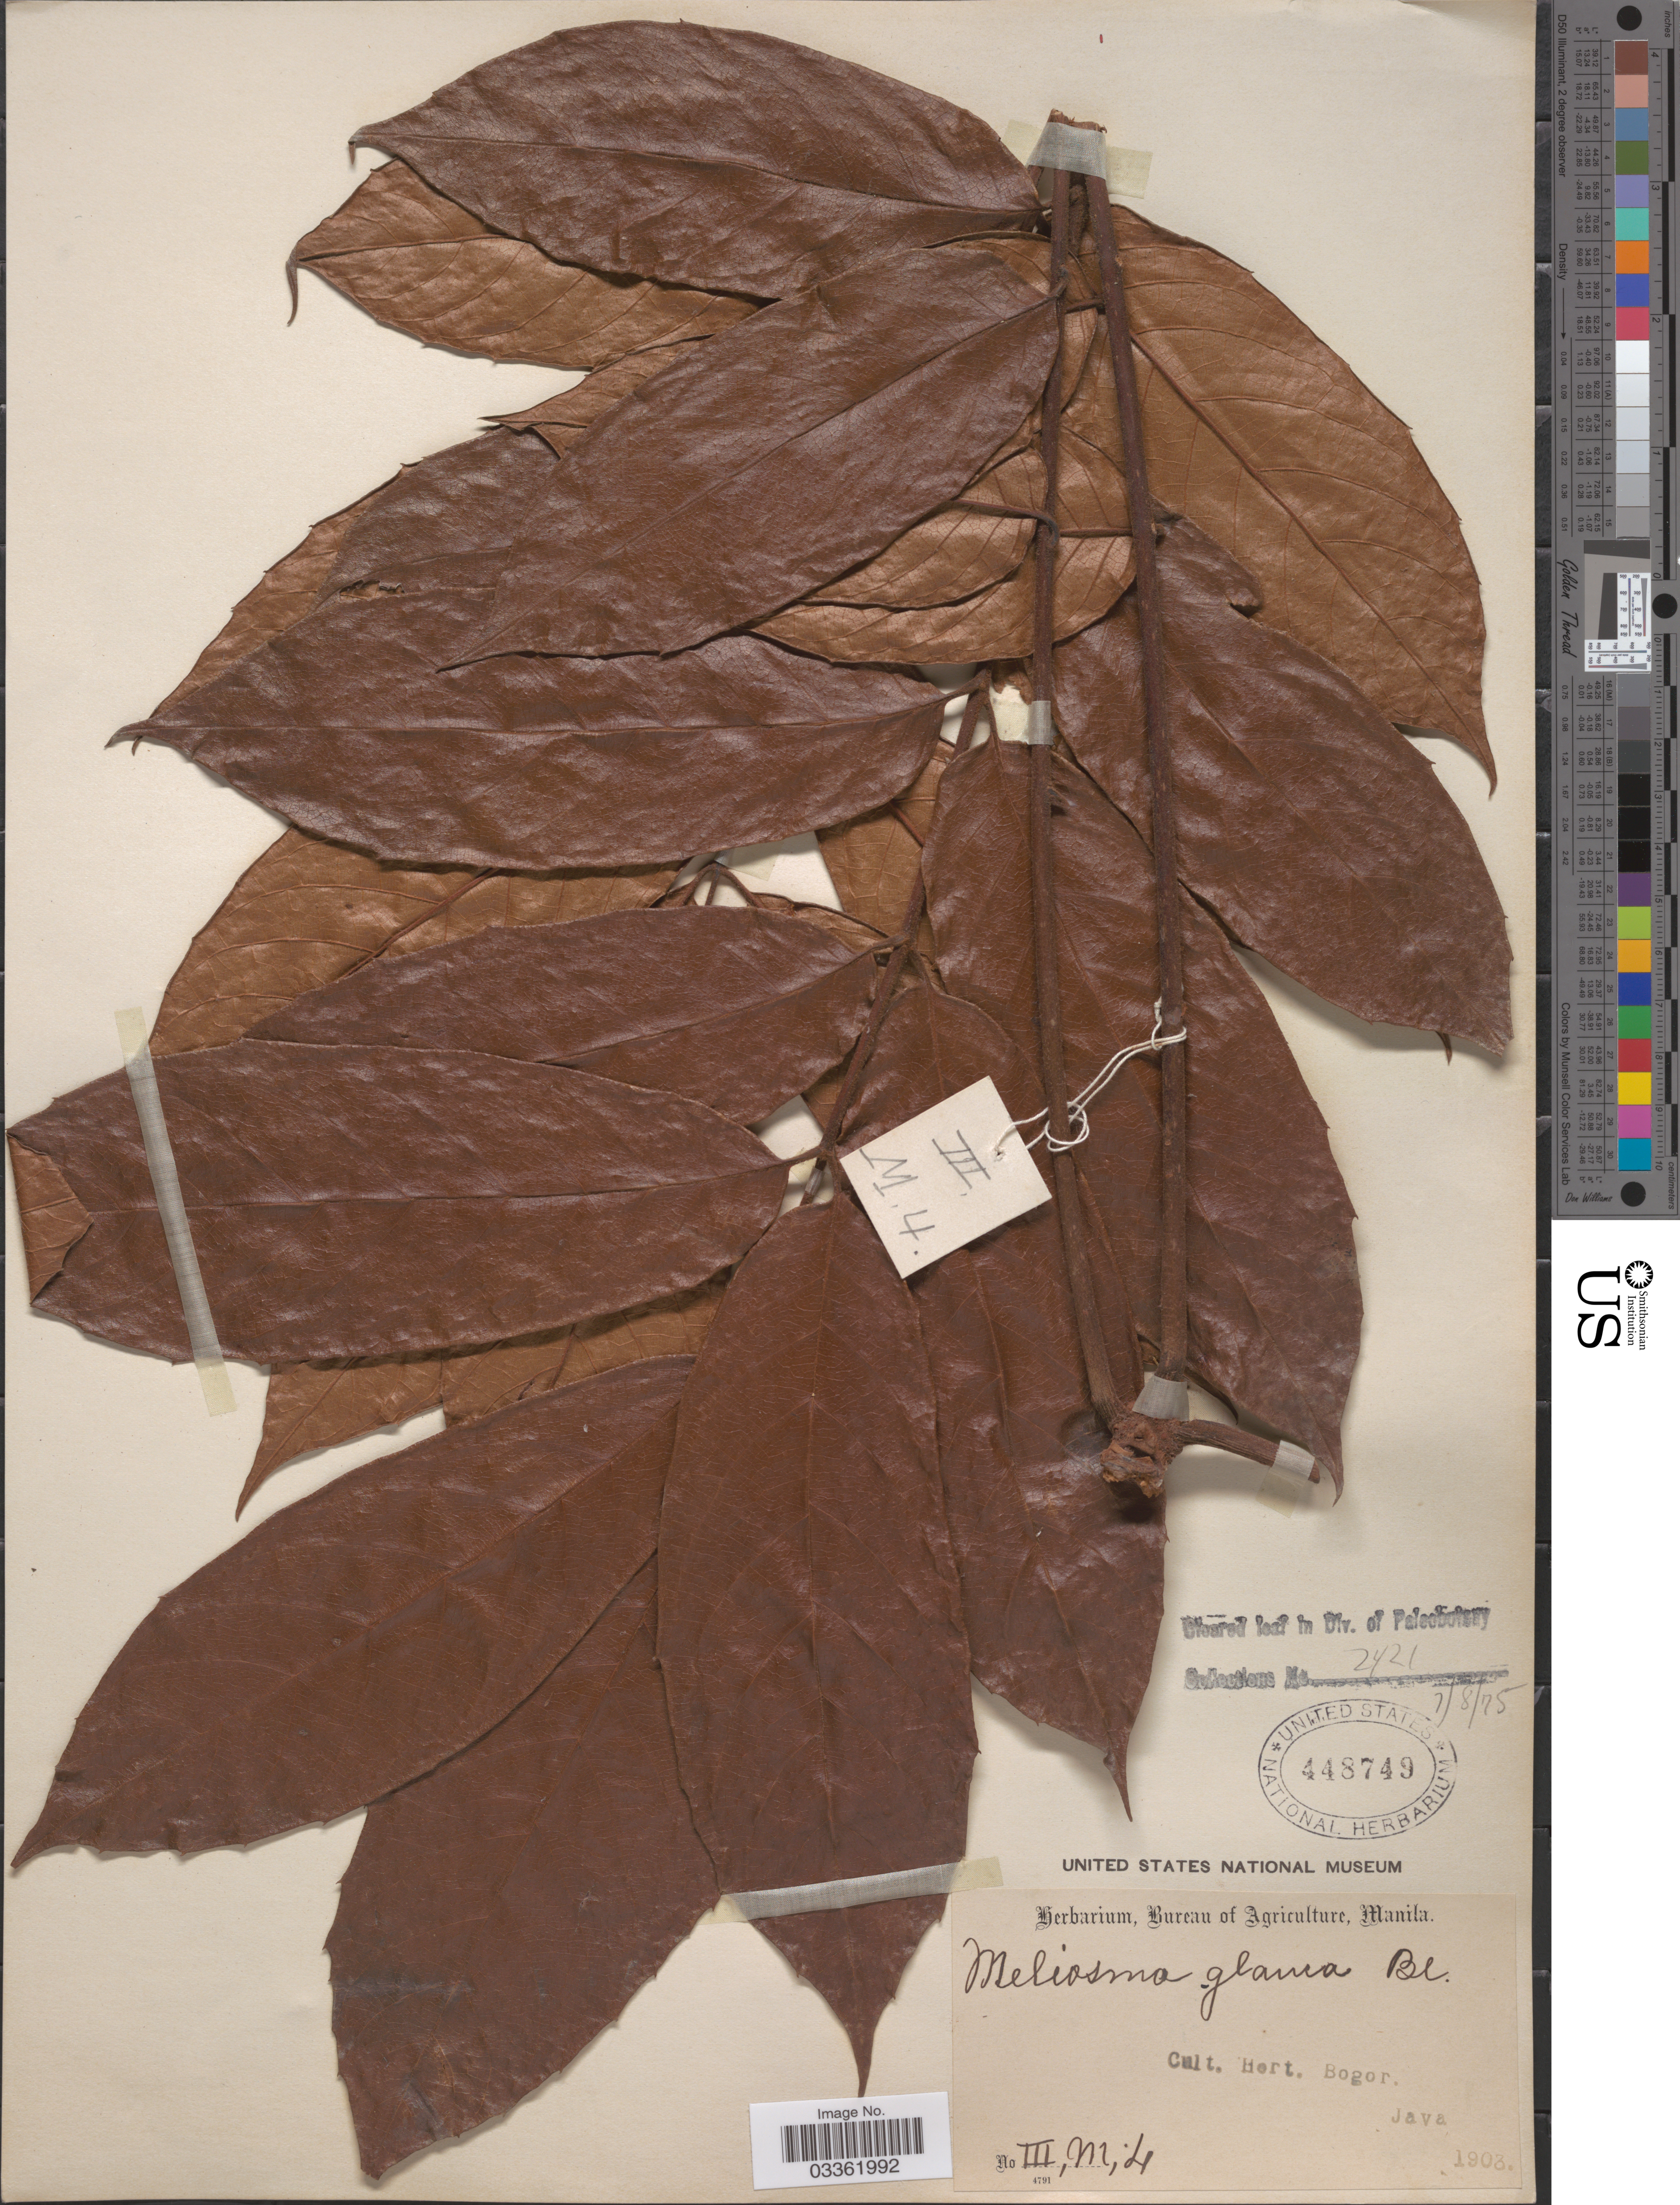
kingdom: Plantae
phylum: Tracheophyta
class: Magnoliopsida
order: Proteales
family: Sabiaceae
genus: Meliosma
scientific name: Meliosma glauca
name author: Blume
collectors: ex Herb. Bur. Agric. Manila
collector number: III,M,4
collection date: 1903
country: Indonesia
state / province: Java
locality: Cult. Hort. Bogor.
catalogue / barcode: US 448749